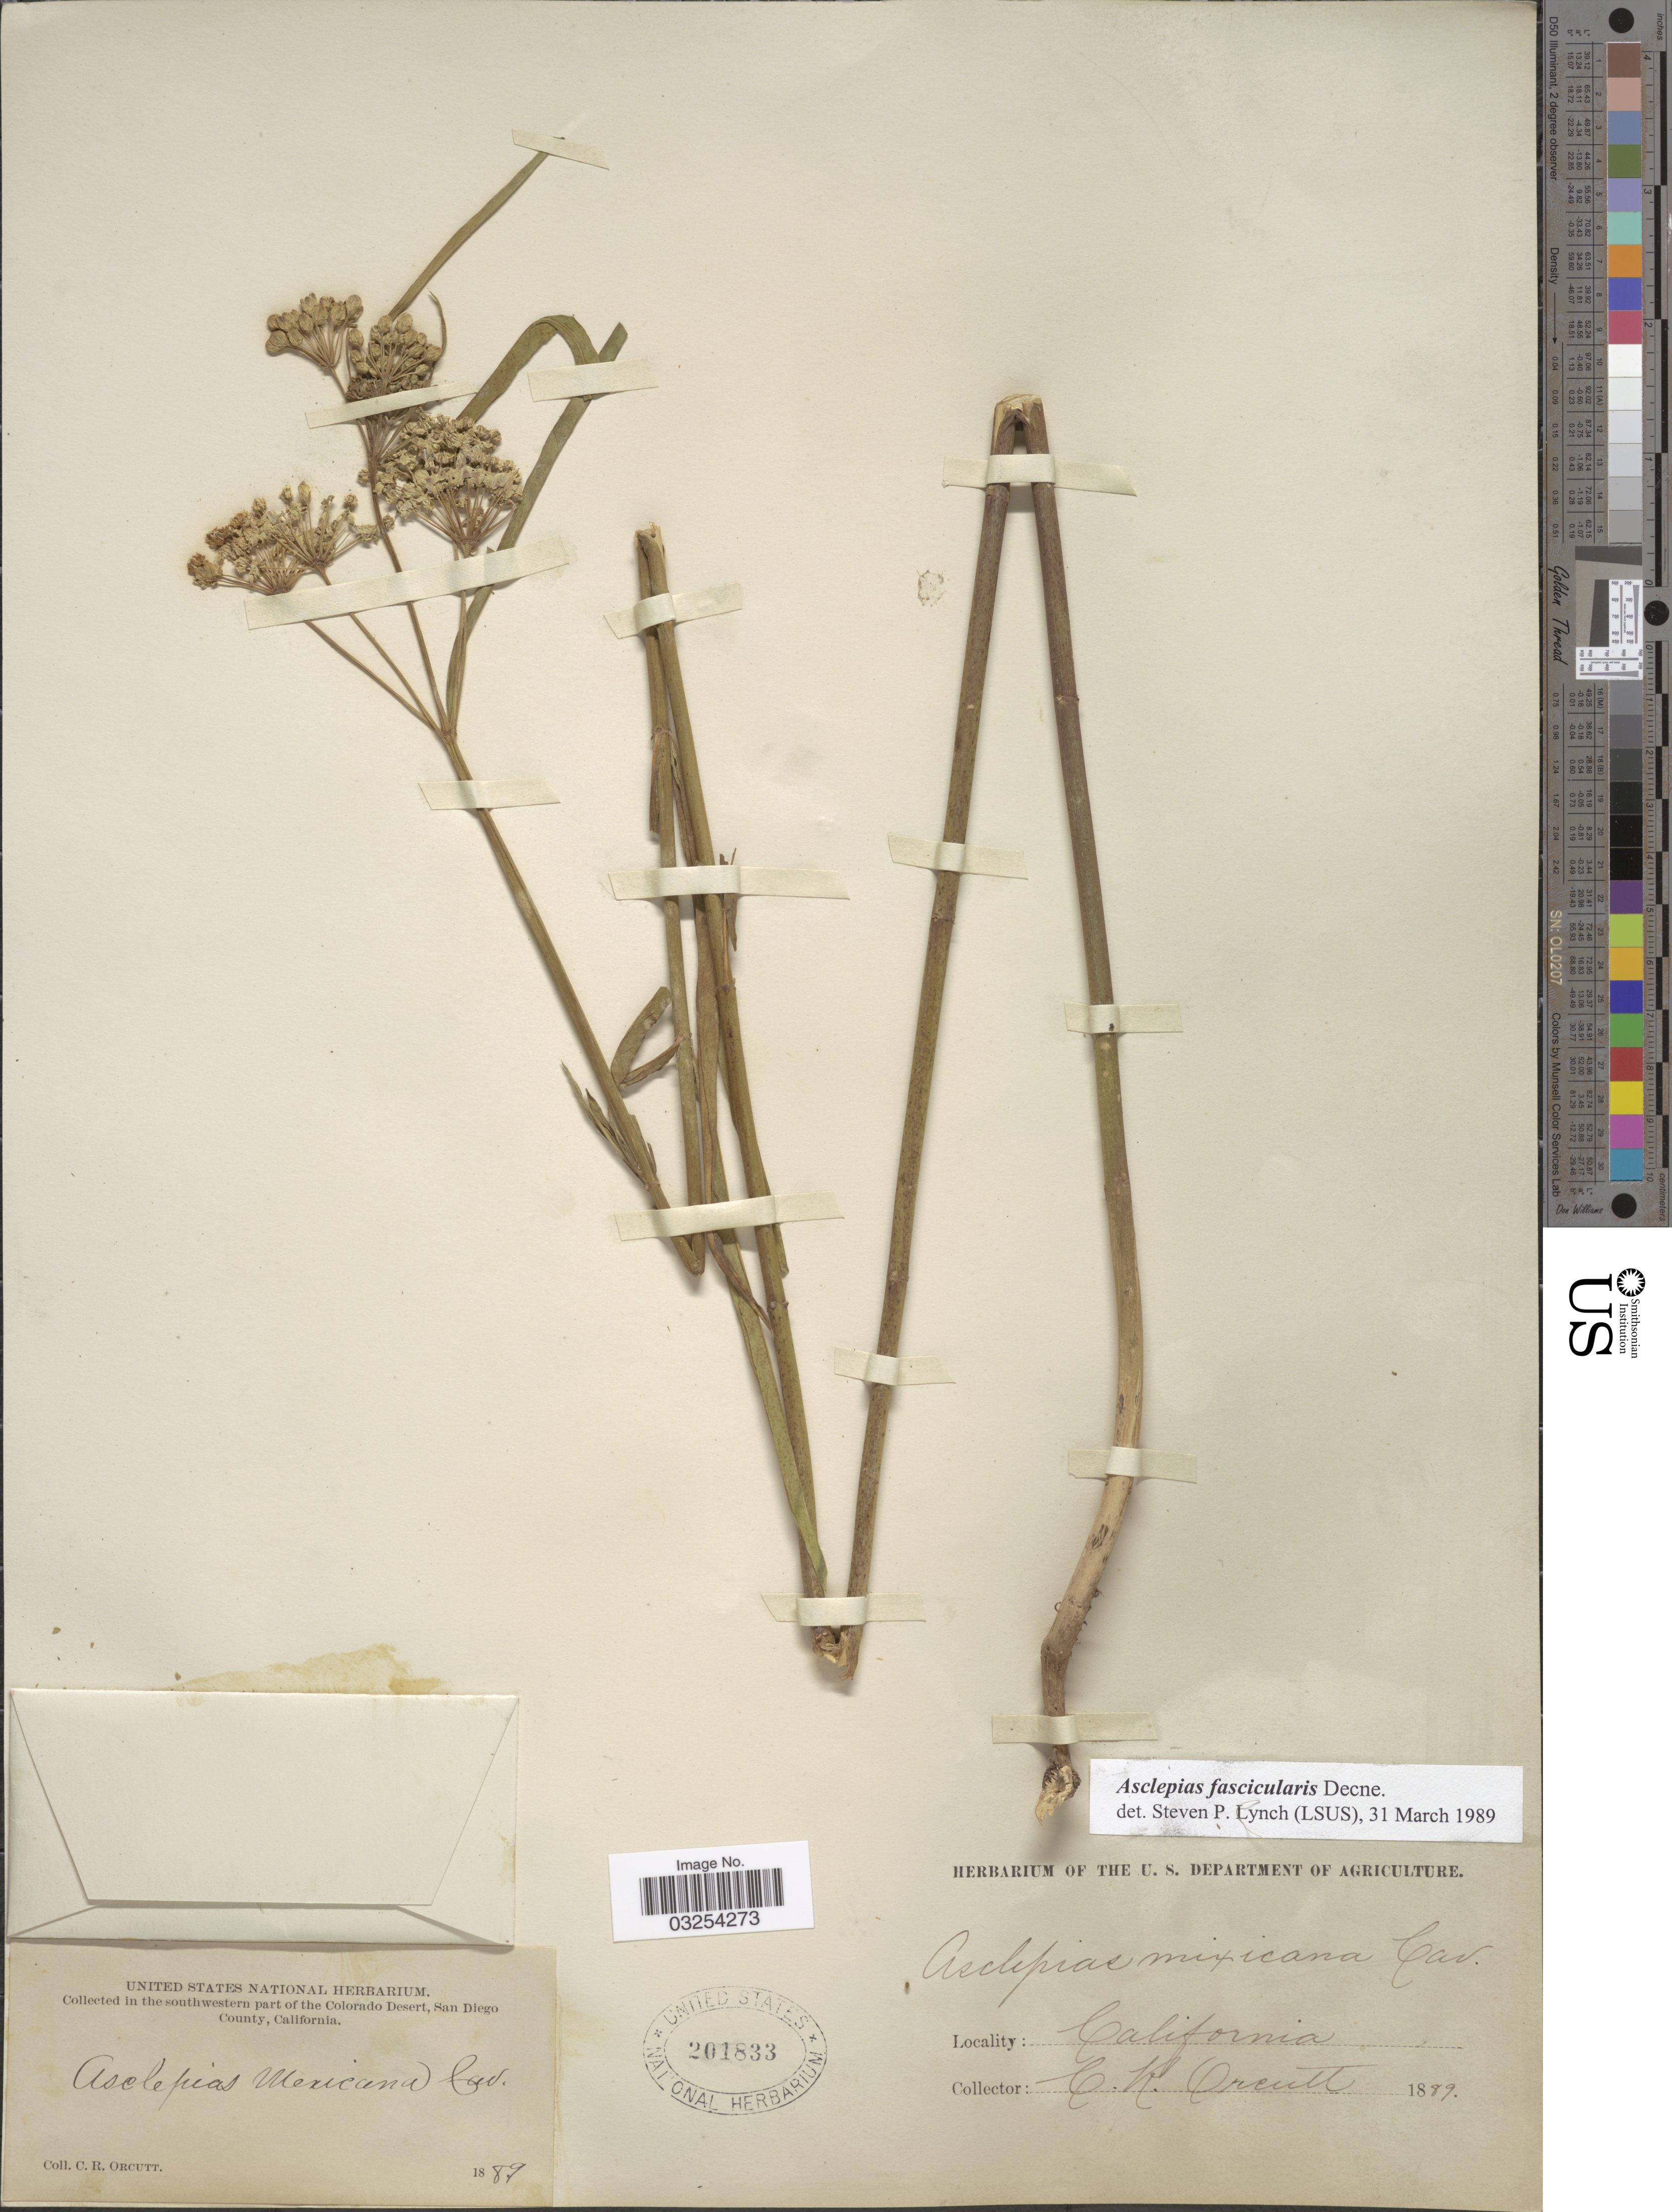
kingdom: Plantae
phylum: Tracheophyta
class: Magnoliopsida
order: Gentianales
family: Apocynaceae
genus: Asclepias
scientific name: Asclepias fascicularis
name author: Decne.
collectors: C. R. Orcutt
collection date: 1889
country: United States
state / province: California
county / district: San Diego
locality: Southwestern part of the Colorado Desert, San Diego County.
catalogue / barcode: US 201833